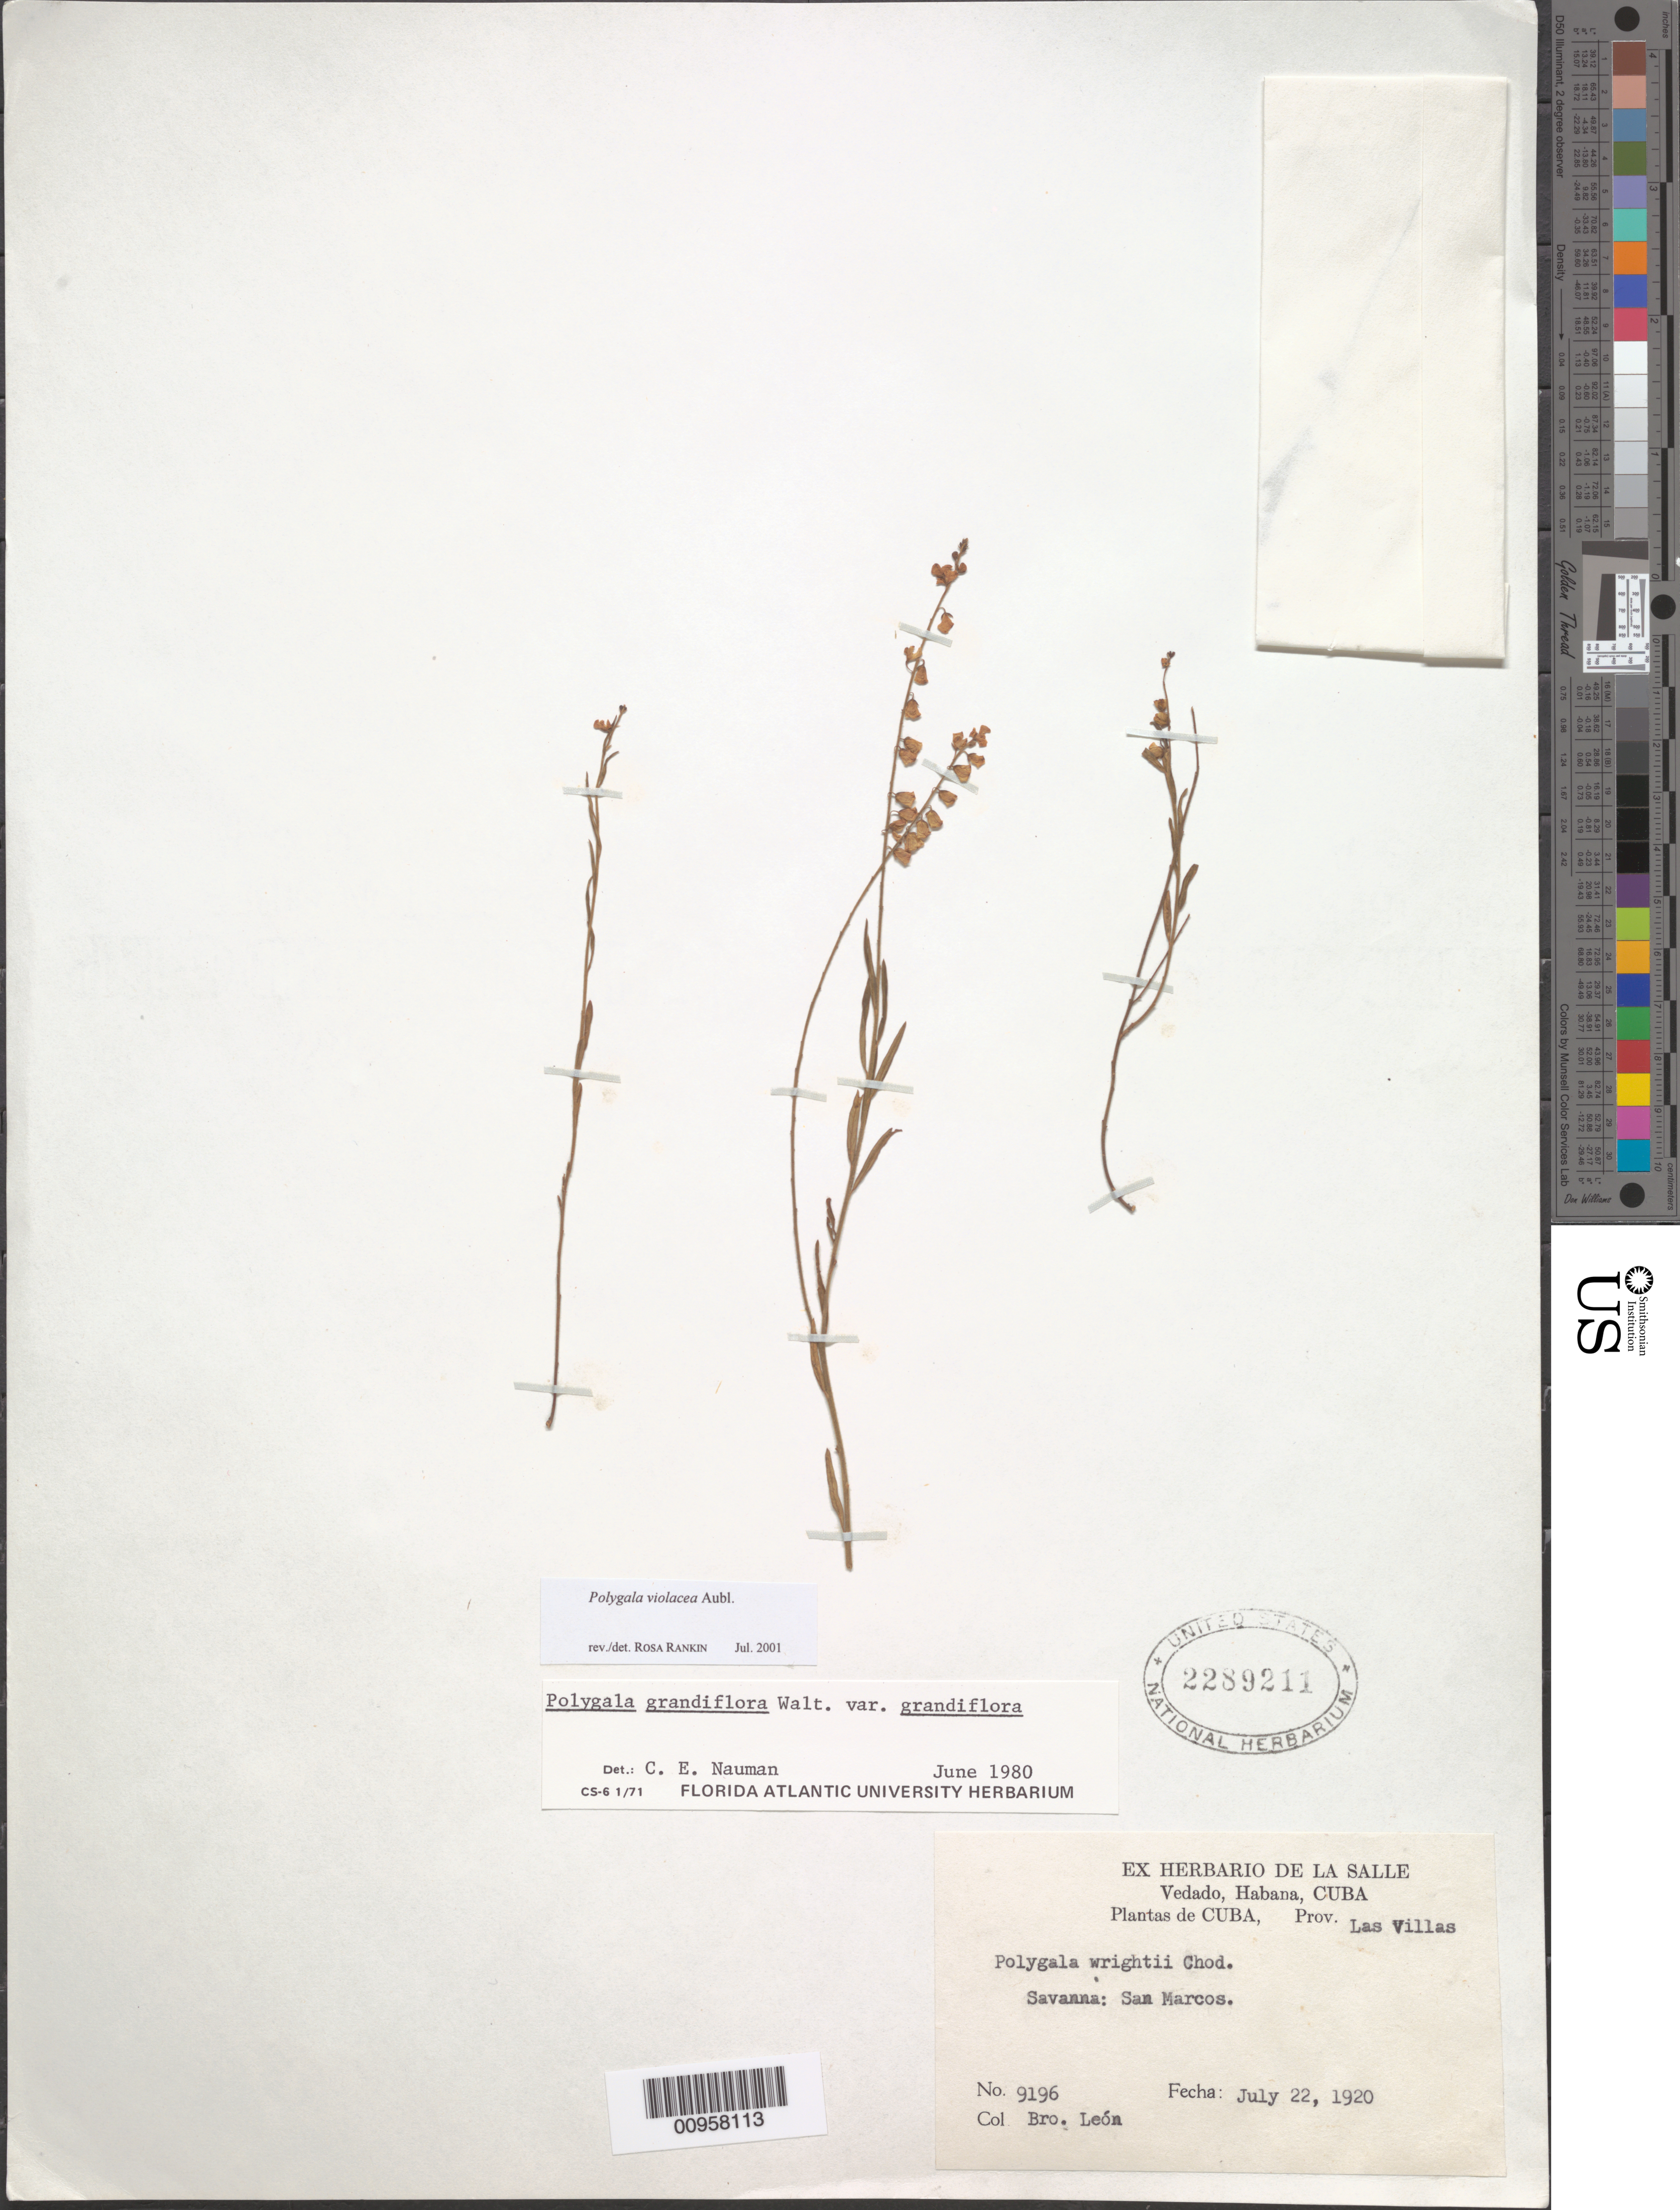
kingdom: Plantae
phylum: Tracheophyta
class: Magnoliopsida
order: Fabales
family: Polygalaceae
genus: Asemeia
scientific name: Asemeia violacea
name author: (Aubl.) J.F.B. Pastore & J.R. Abbott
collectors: Bro. León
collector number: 9196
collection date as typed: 22 Jul 1920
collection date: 1920-07-22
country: Cuba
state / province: Las Villas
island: Cuba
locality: San Marcos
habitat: Savanna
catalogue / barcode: US 2289211